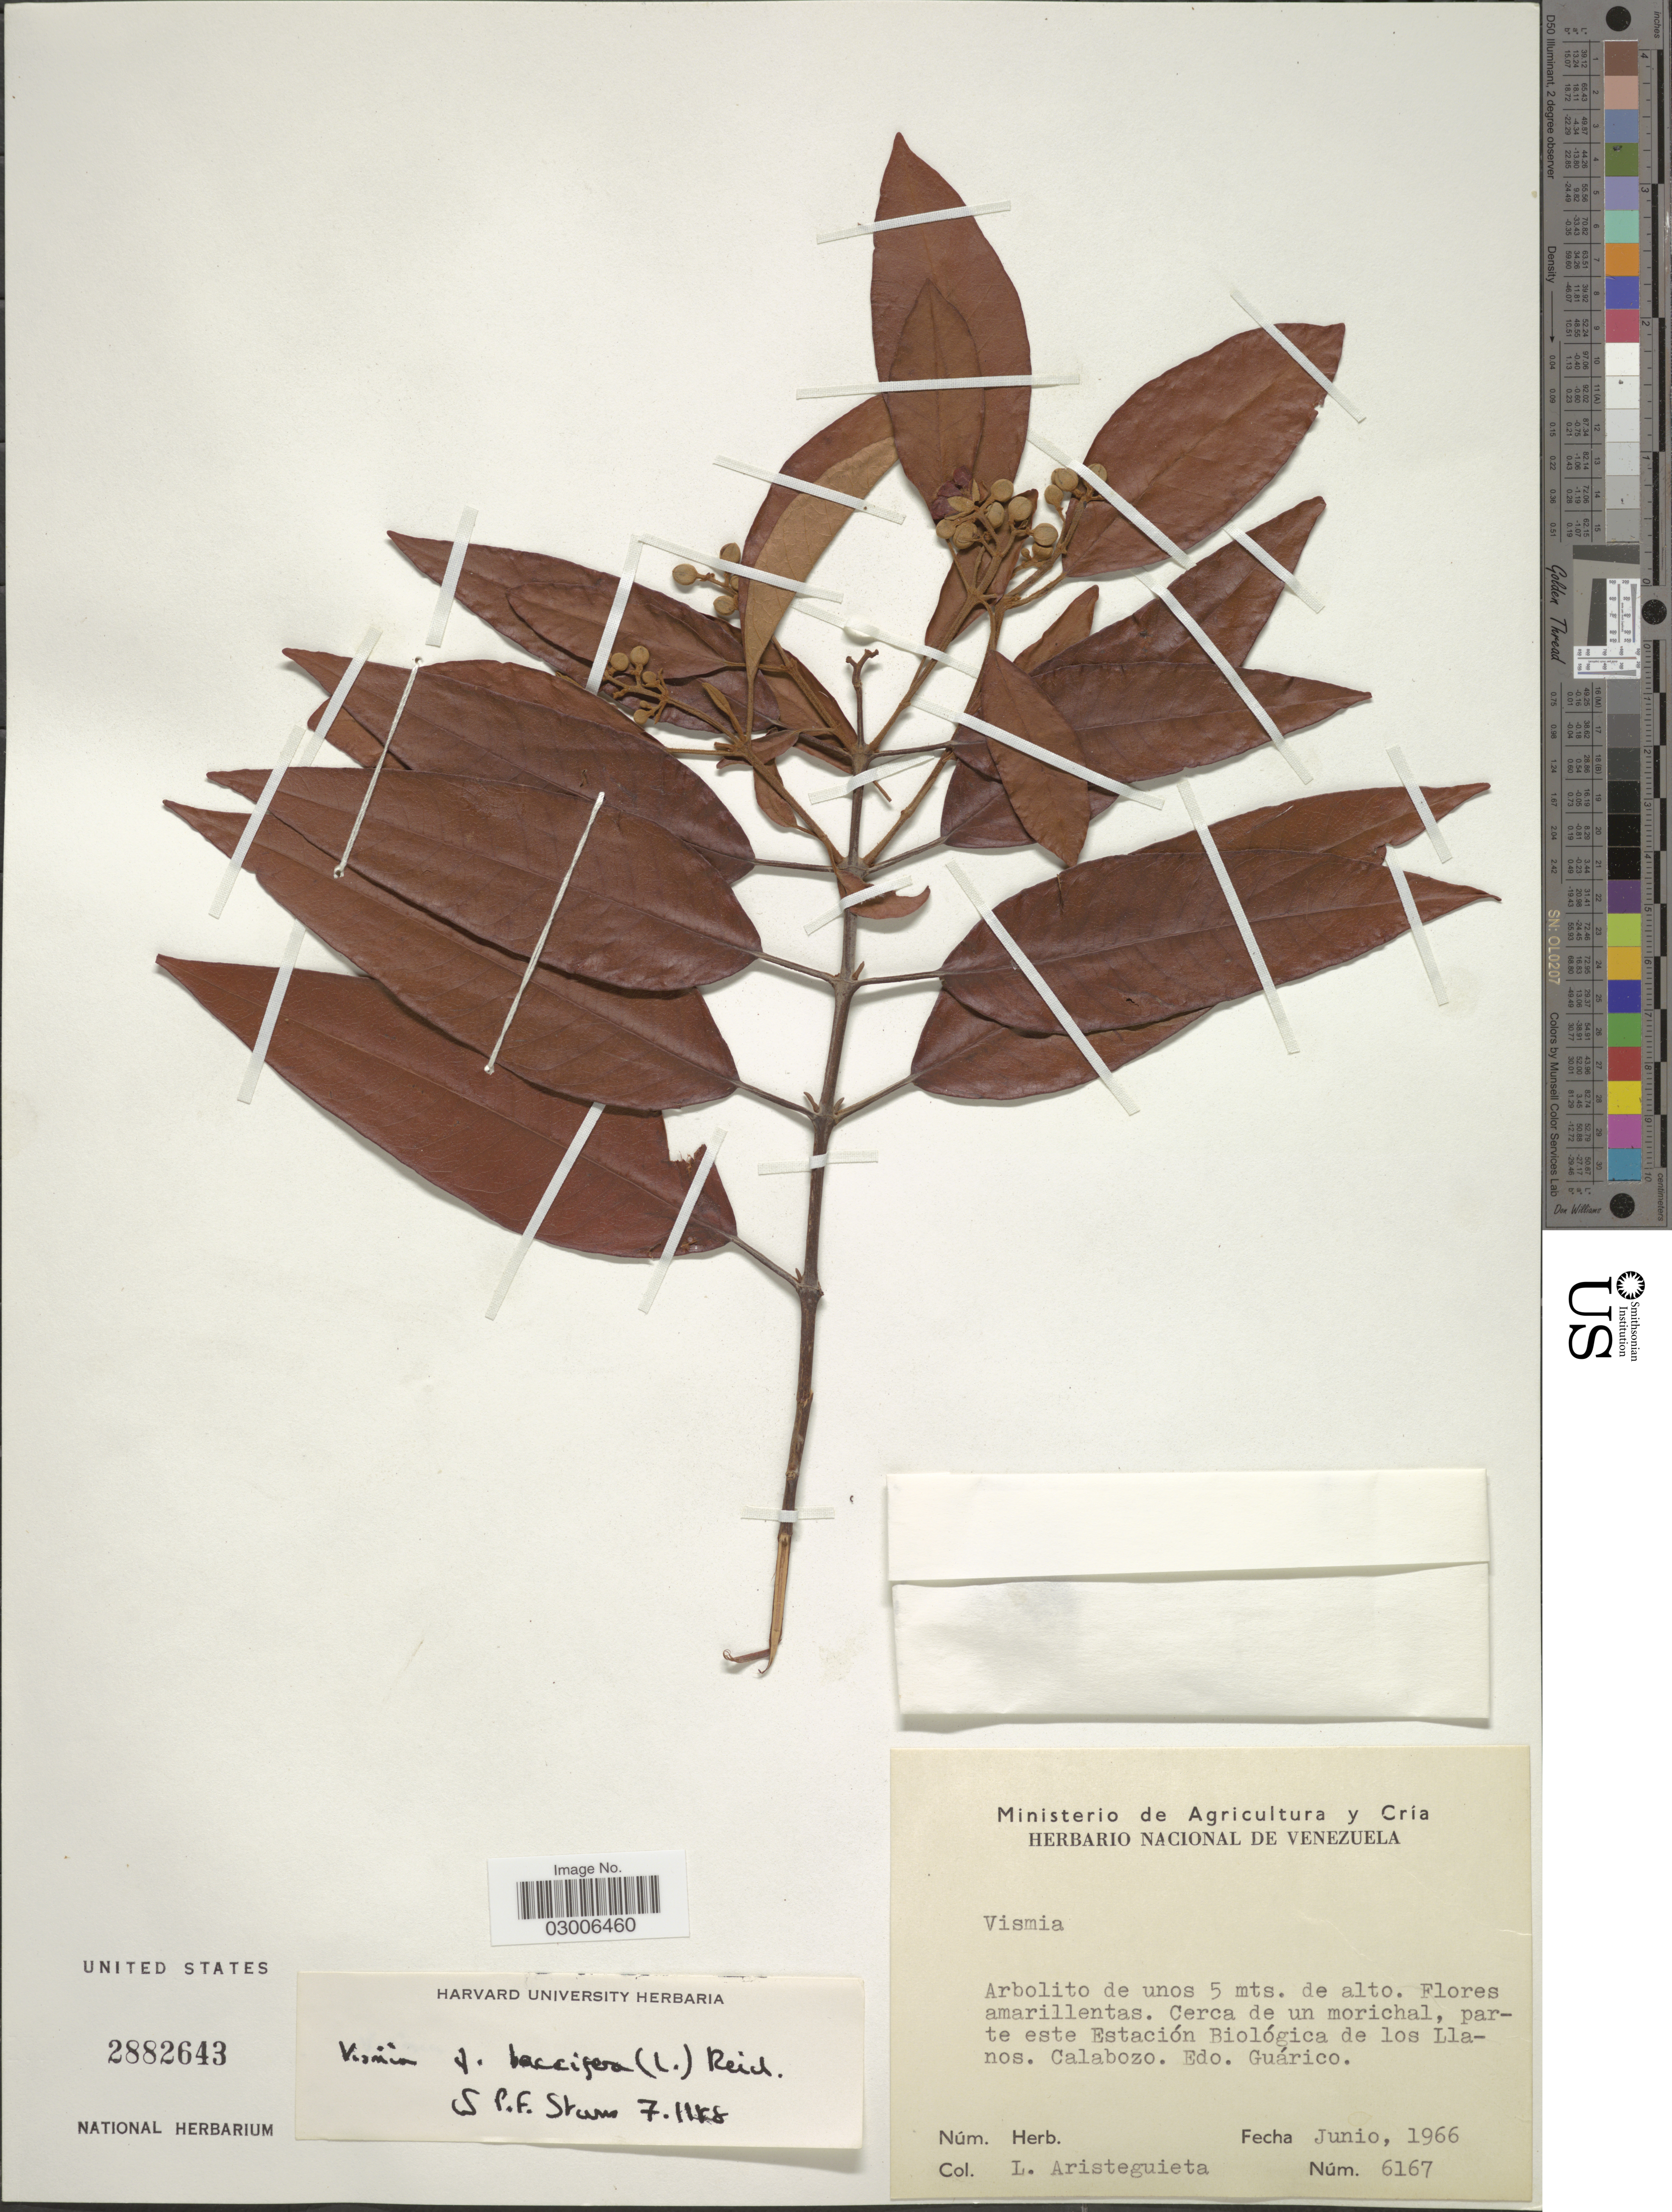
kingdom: Plantae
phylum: Tracheophyta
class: Magnoliopsida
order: Malpighiales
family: Hypericaceae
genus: Vismia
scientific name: Vismia baccifera subsp. dealbata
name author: (Kunth) Ewan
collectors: L. Aristeguieta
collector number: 6167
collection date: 1966-06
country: Venezuela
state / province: Guárico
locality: Cerca de un morichal, parte este Estación Biológica de los LLanos, Calabozo.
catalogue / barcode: US 2882643